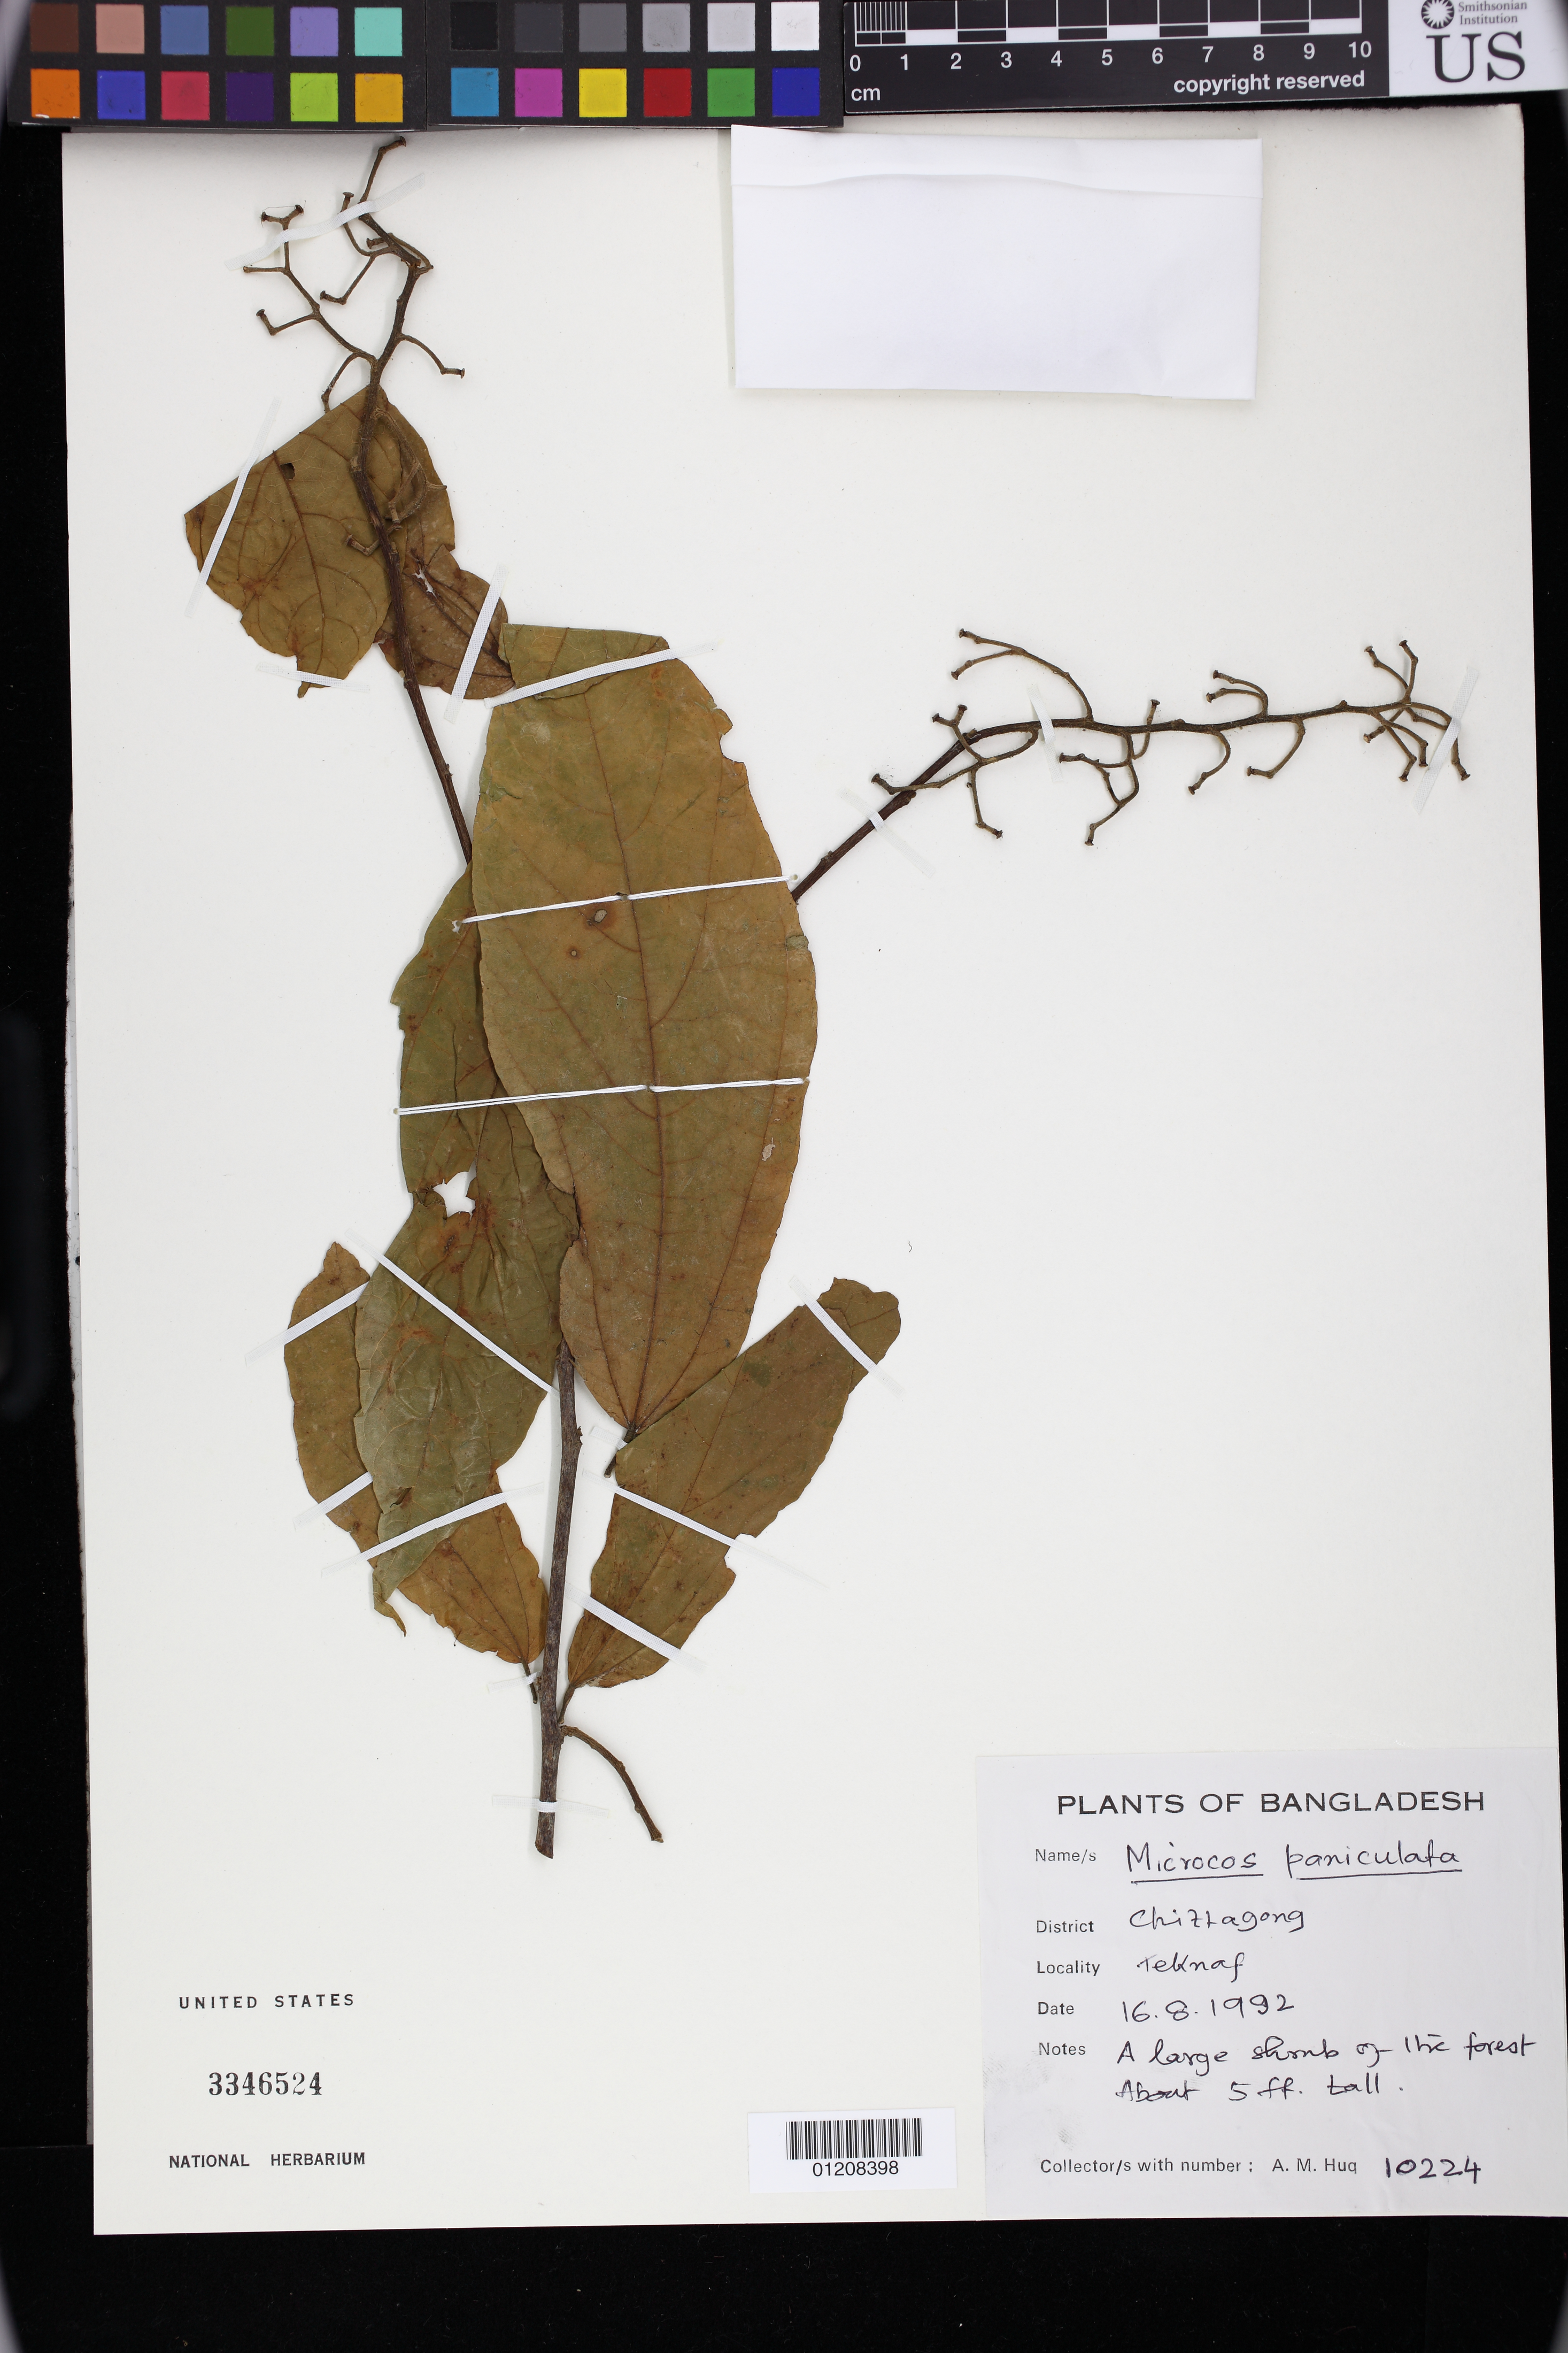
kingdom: Plantae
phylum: Tracheophyta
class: Magnoliopsida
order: Malvales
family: Malvaceae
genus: Microcos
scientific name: Microcos paniculata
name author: L.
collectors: A. M. Huq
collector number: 10224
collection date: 1992-08-16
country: Bangladesh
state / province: Chittagong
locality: Teknaf. Forest.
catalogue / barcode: US 3346524